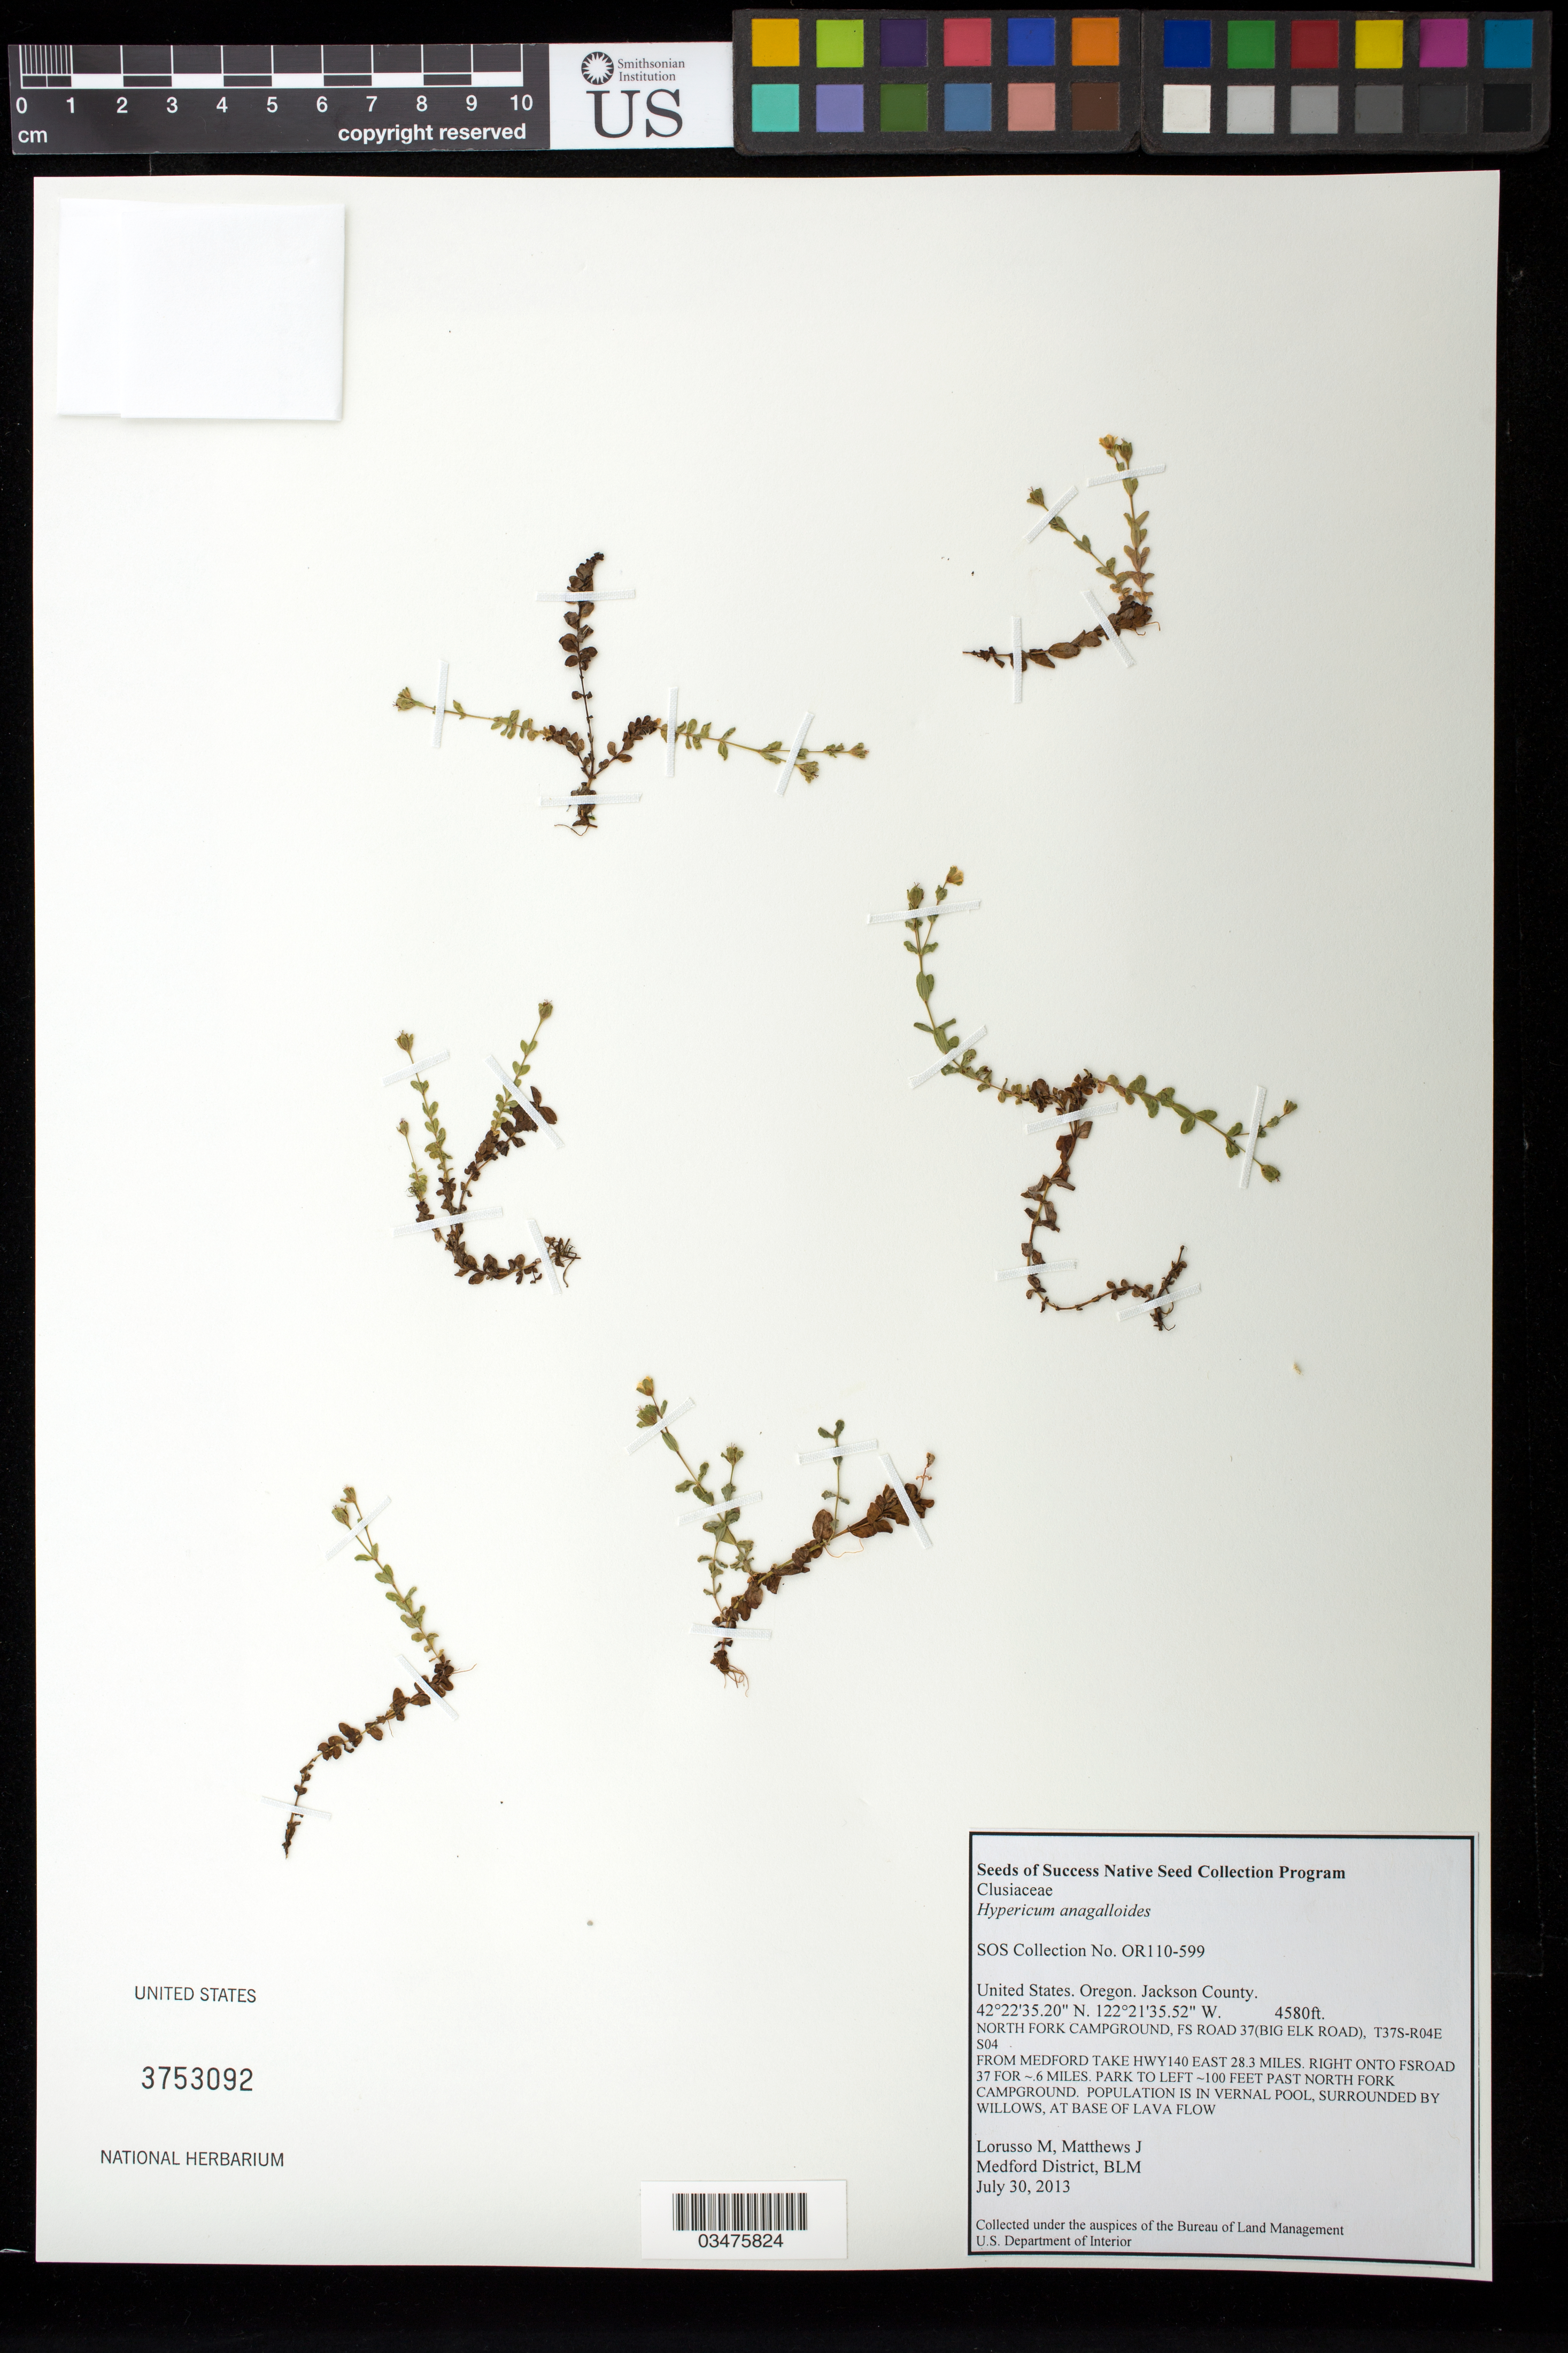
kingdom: Plantae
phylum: Tracheophyta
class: Magnoliopsida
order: Malpighiales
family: Hypericaceae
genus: Hypericum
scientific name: Hypericum anagalloides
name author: Cham. & Schltdl.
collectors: M. Lorusso & J. Matthews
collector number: OR110-599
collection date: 2013-07-30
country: United States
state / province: Oregon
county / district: Jackson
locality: North Fork Campground, FS Road 37 (Big Elk Road).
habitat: Vernal pool, surrounded by willows, at base of lava flow.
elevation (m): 1396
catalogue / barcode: US 3753092